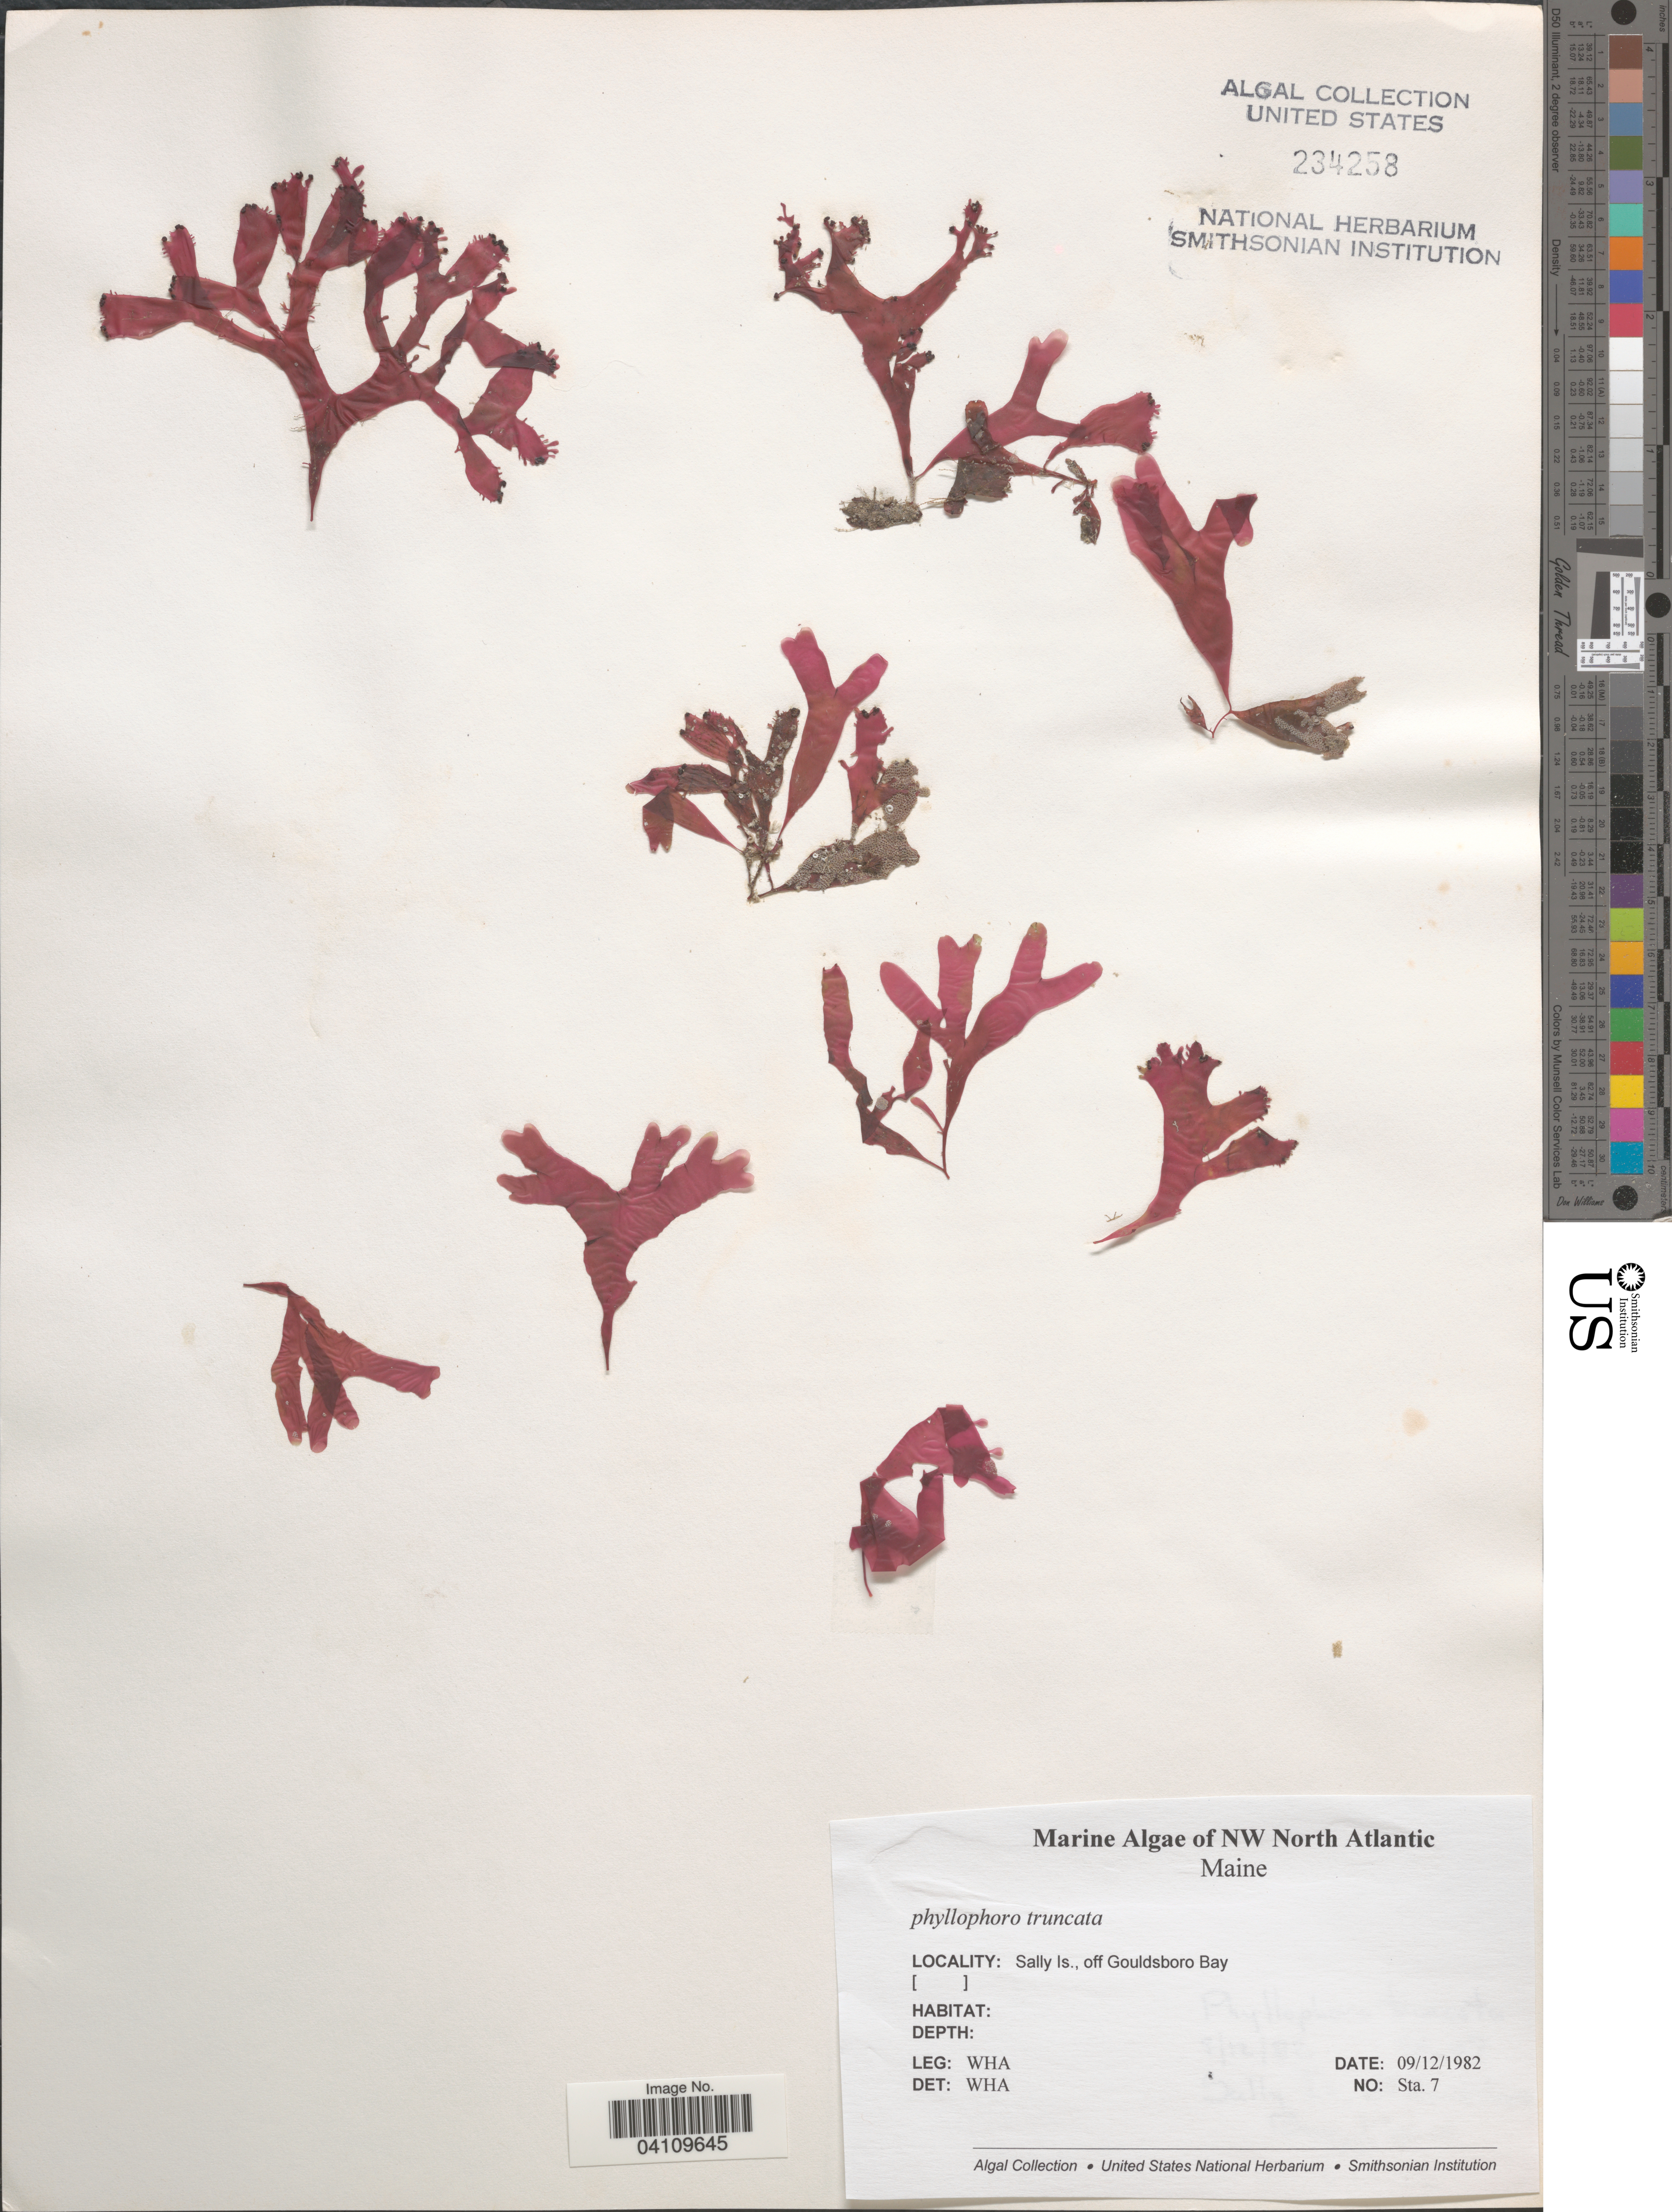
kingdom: Plantae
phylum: Rhodophyta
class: Florideophyceae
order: Gigartinales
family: Phyllophoraceae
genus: Coccotylus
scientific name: Coccotylus truncatus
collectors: W. H. Adey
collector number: Sta. 7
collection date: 1982-09-12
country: United States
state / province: Maine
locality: NW North Atlantic. Sally Is., off Gouldsboro Bay.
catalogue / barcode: US 234258